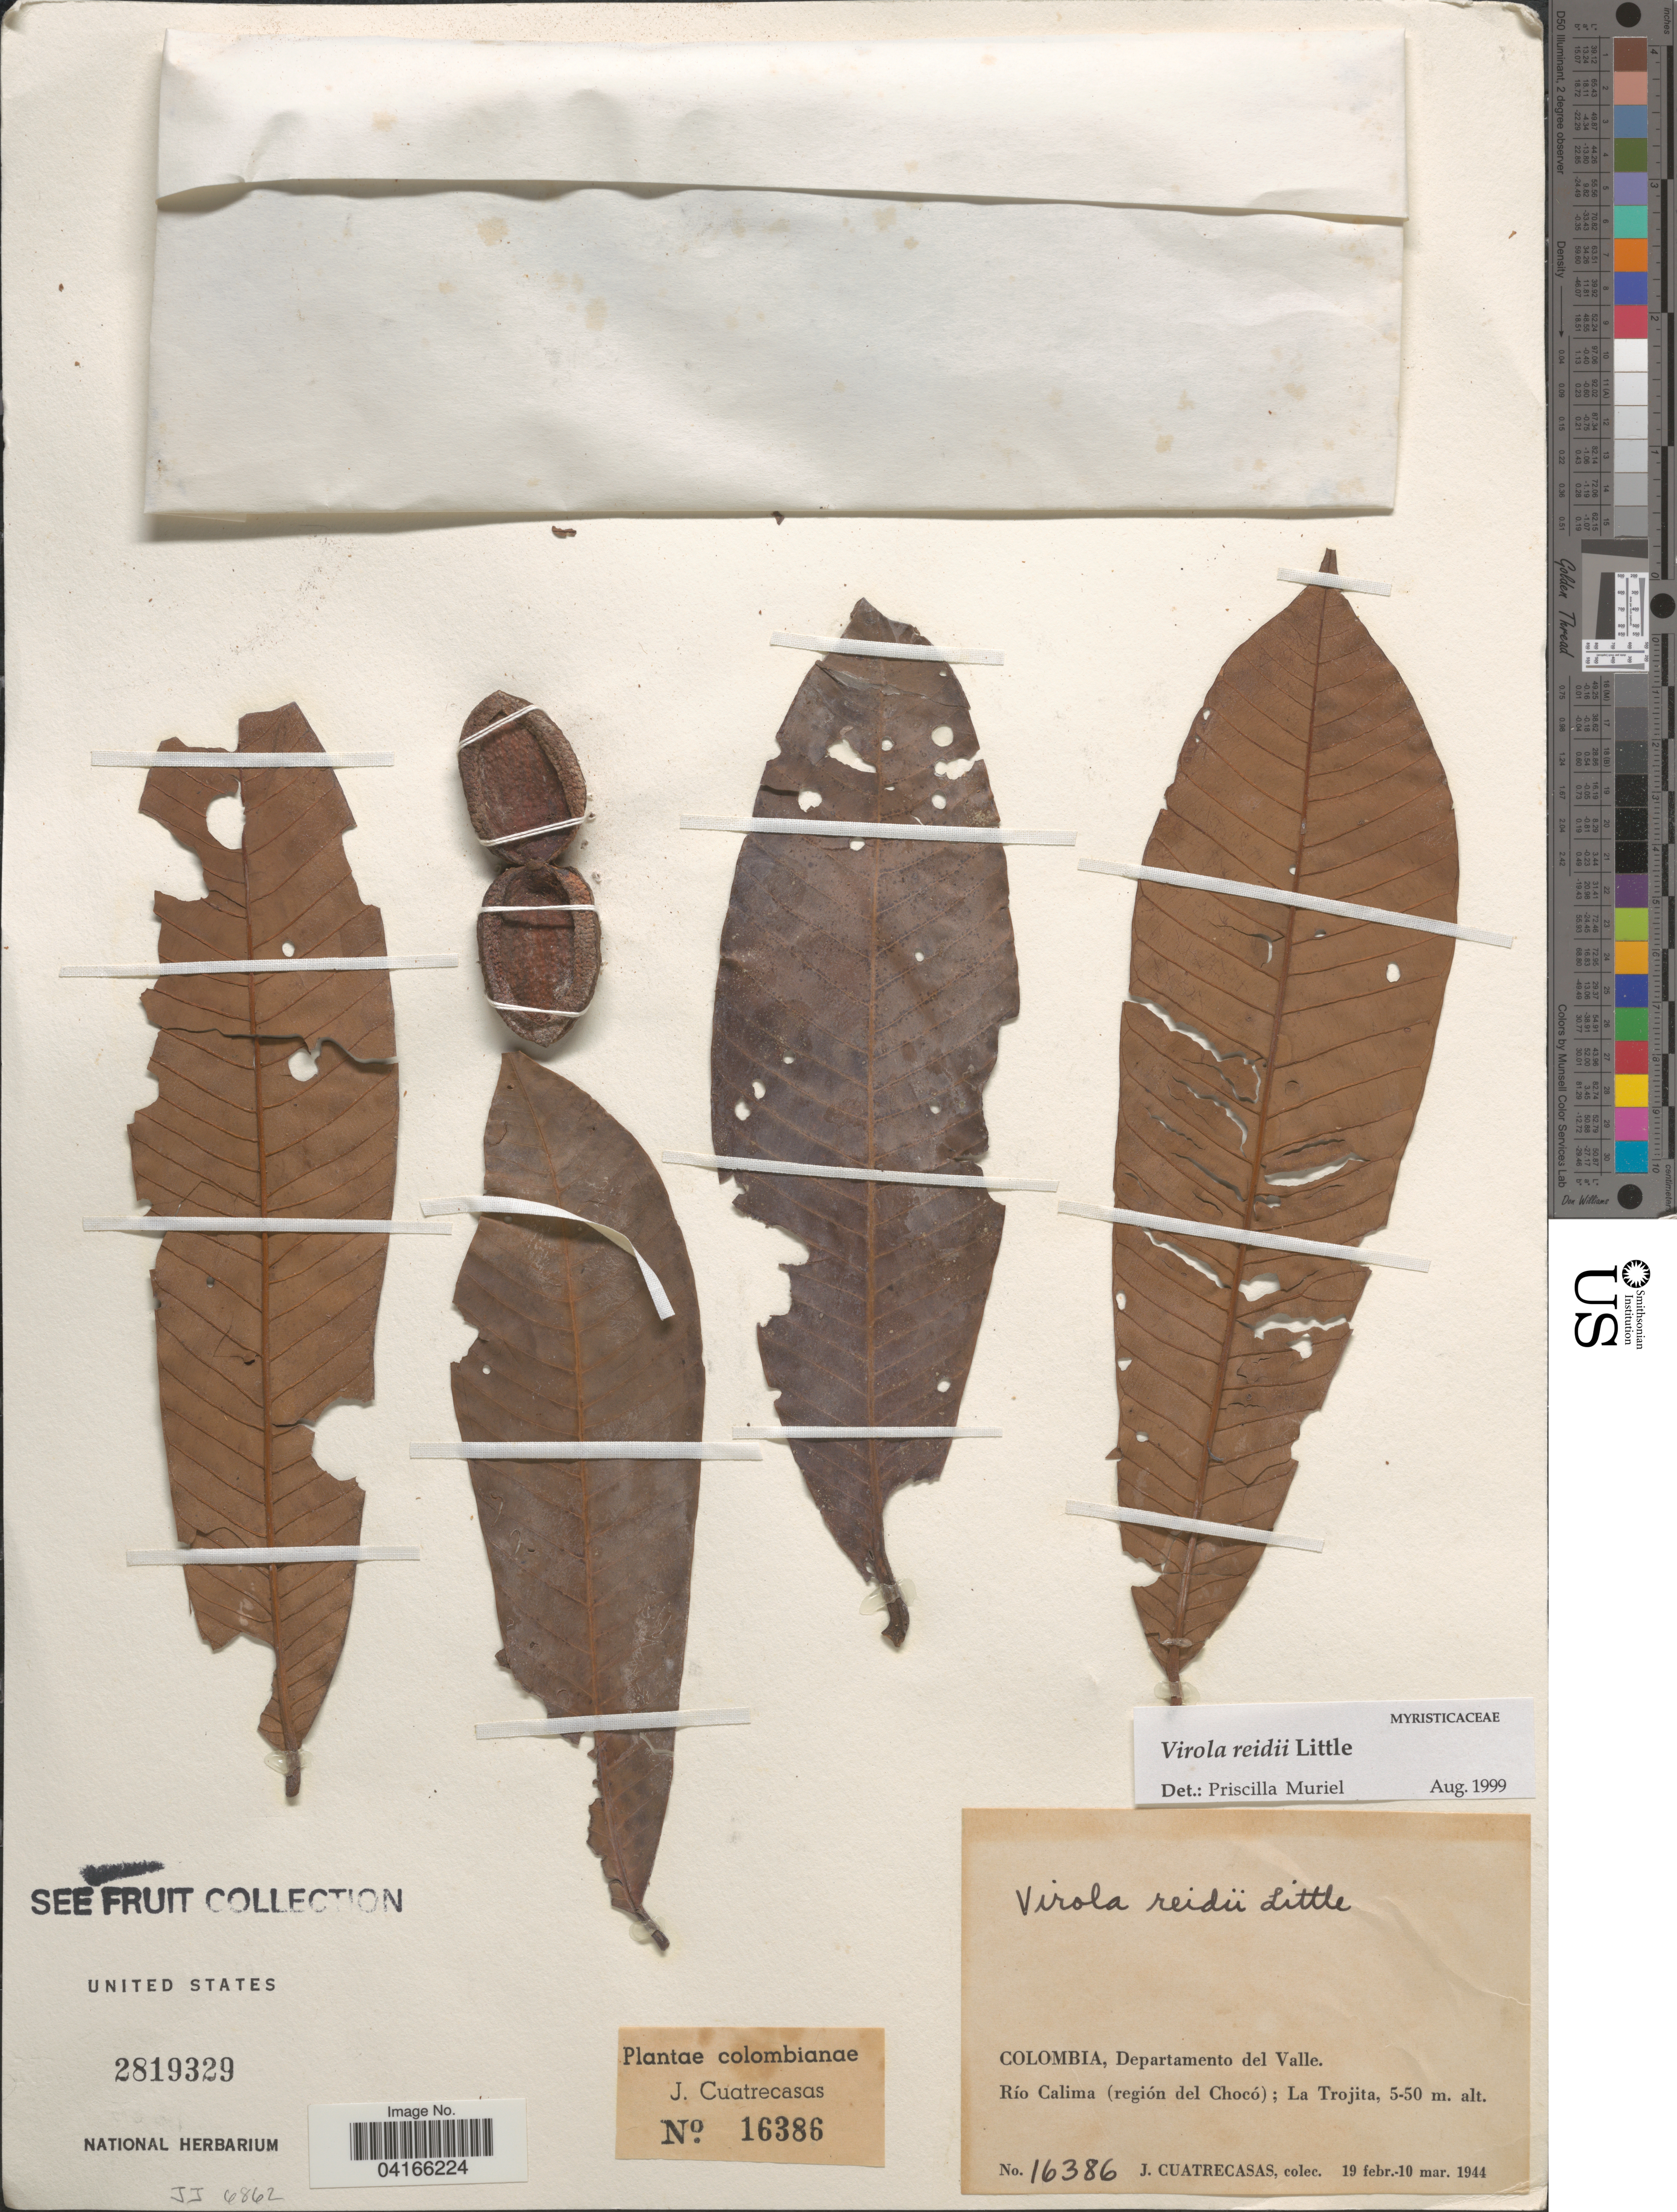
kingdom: Plantae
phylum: Tracheophyta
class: Magnoliopsida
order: Magnoliales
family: Myristicaceae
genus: Virola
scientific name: Virola reidii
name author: Little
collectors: J. Cuatrecasas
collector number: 16386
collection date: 1944-02-19/1944-03-10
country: Colombia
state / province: Valle del Cauca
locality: Departamento del Valle. Río Calima (région del Chocó); La Trojita.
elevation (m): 5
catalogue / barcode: US 2819329